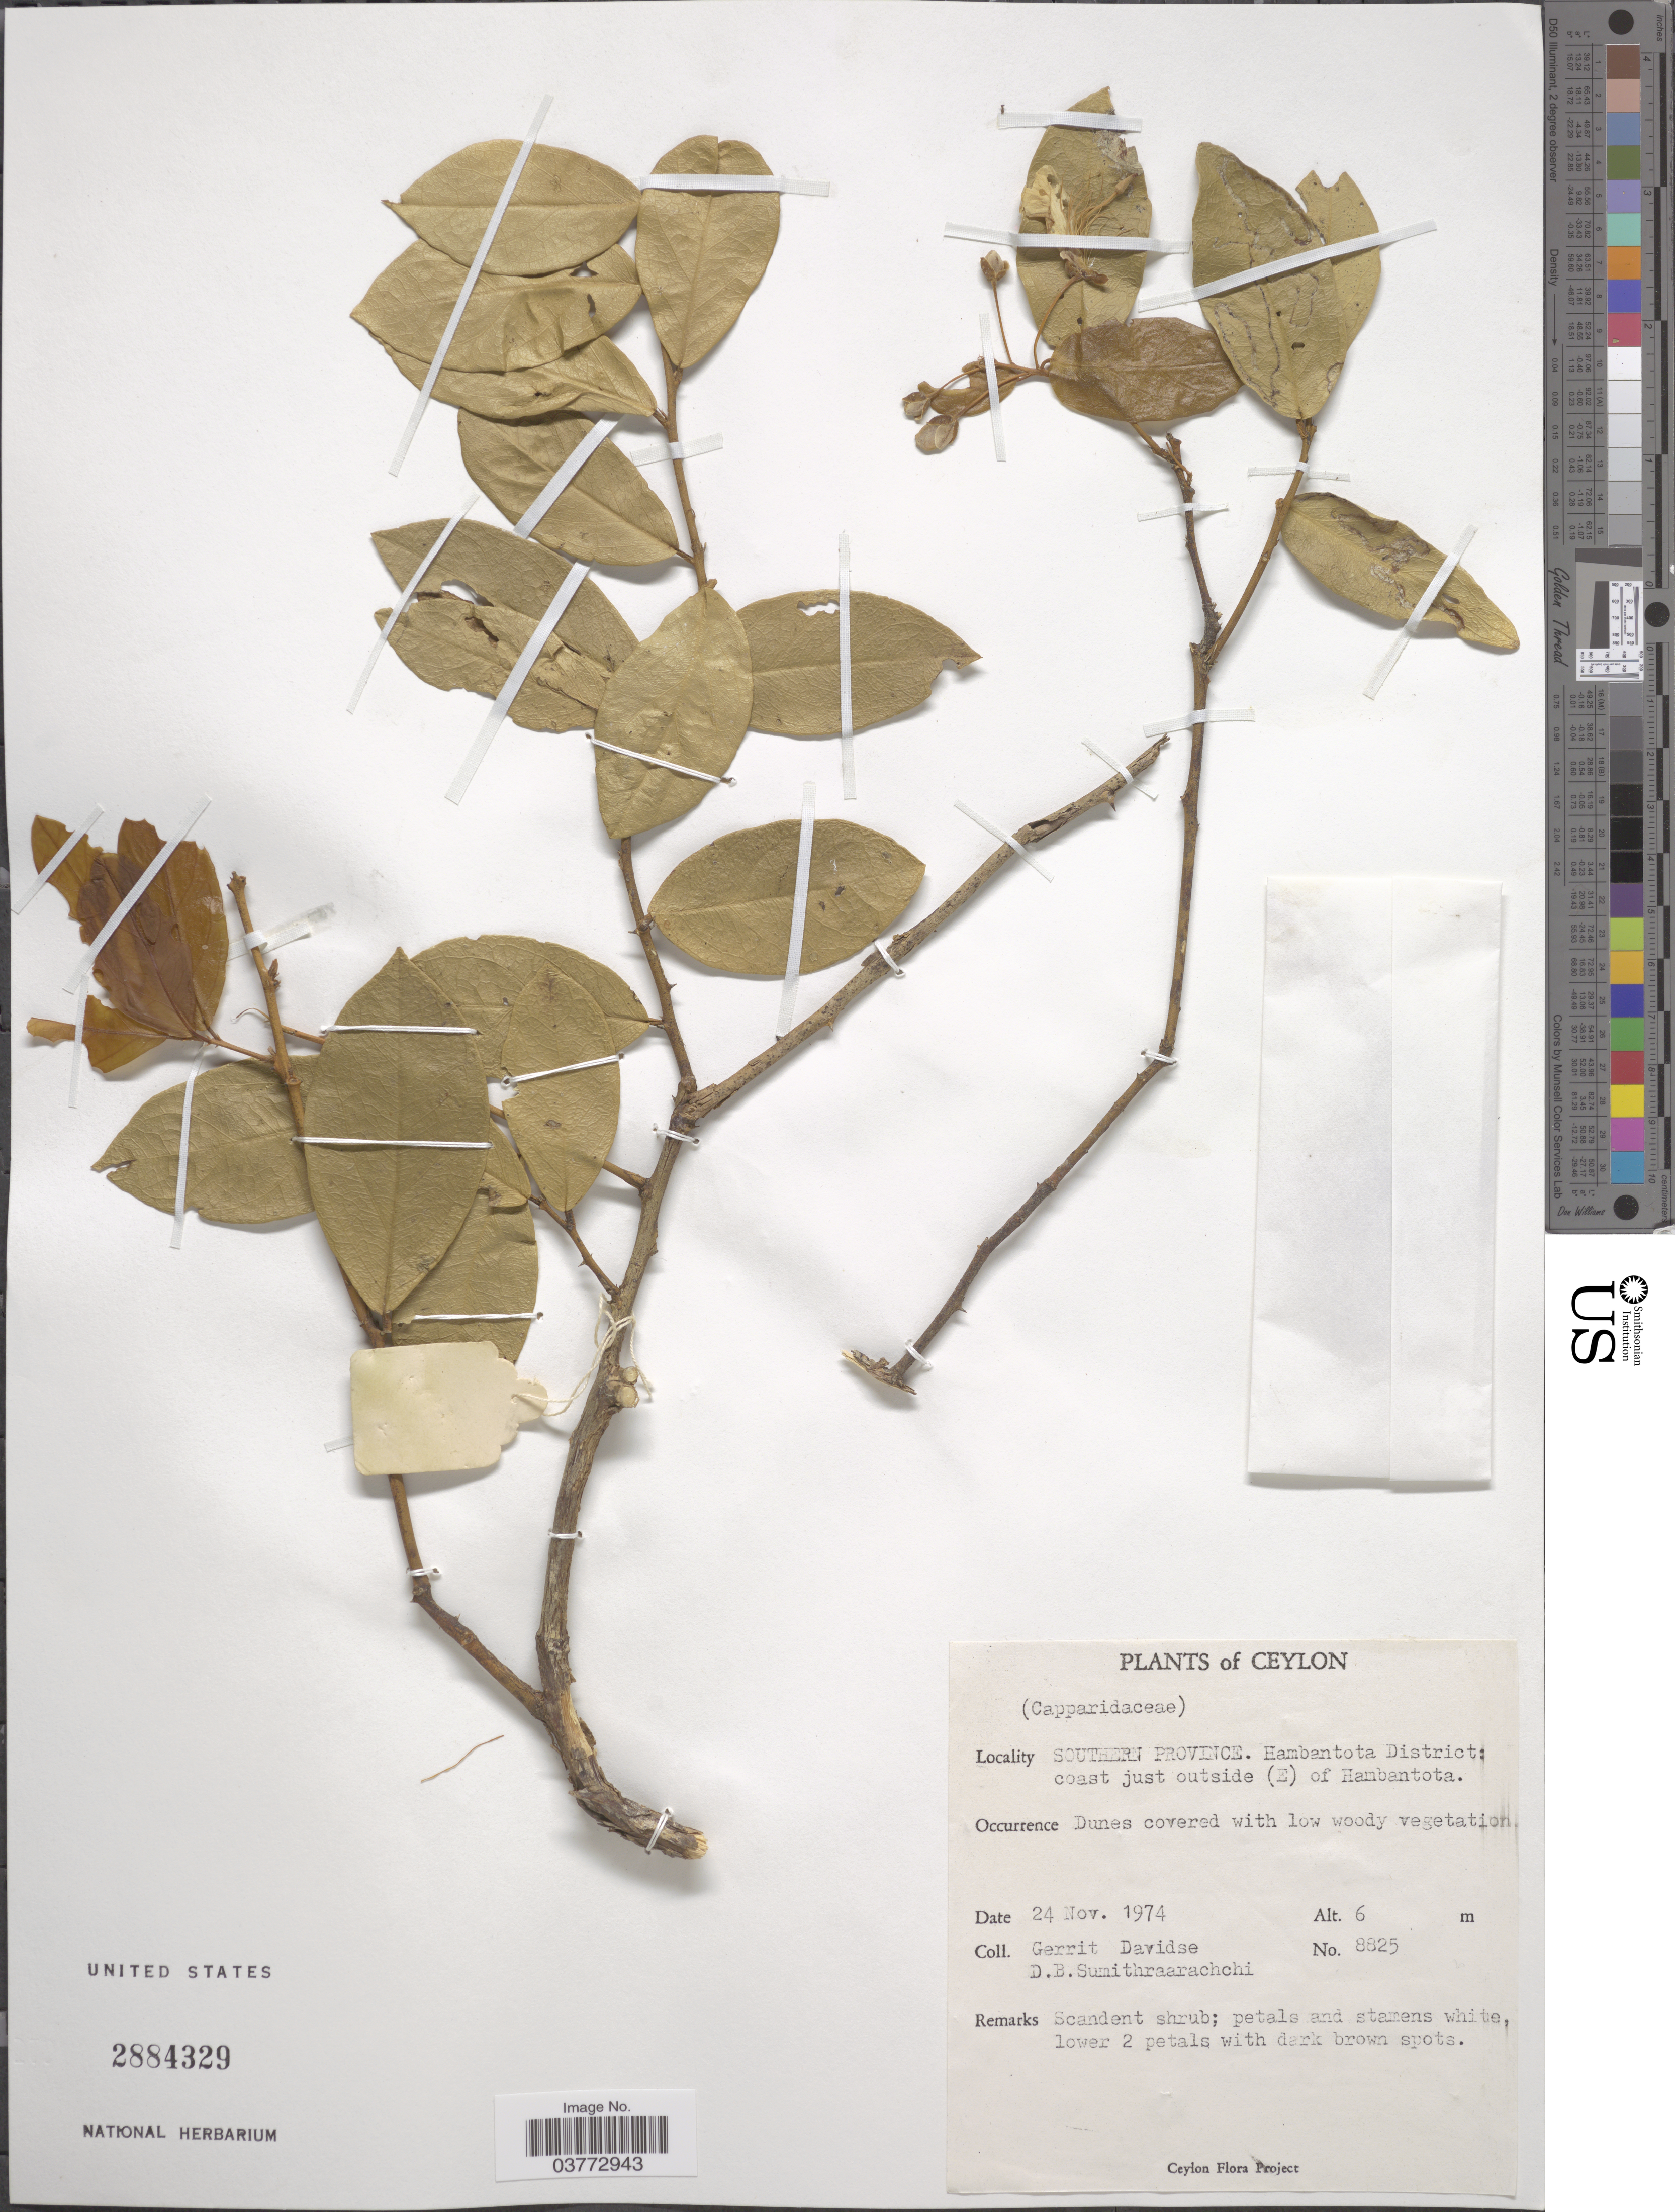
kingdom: Plantae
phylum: Tracheophyta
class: Magnoliopsida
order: Brassicales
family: Capparaceae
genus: Capparis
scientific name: Capparis sp.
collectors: G. Davidse & D. B. Sumithraarachchi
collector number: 8825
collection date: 1974-11-24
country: Sri Lanka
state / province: Southern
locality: Ceylon. Hambantota District: coast just outside (E) of Hambantota.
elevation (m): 6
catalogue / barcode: US 2884329